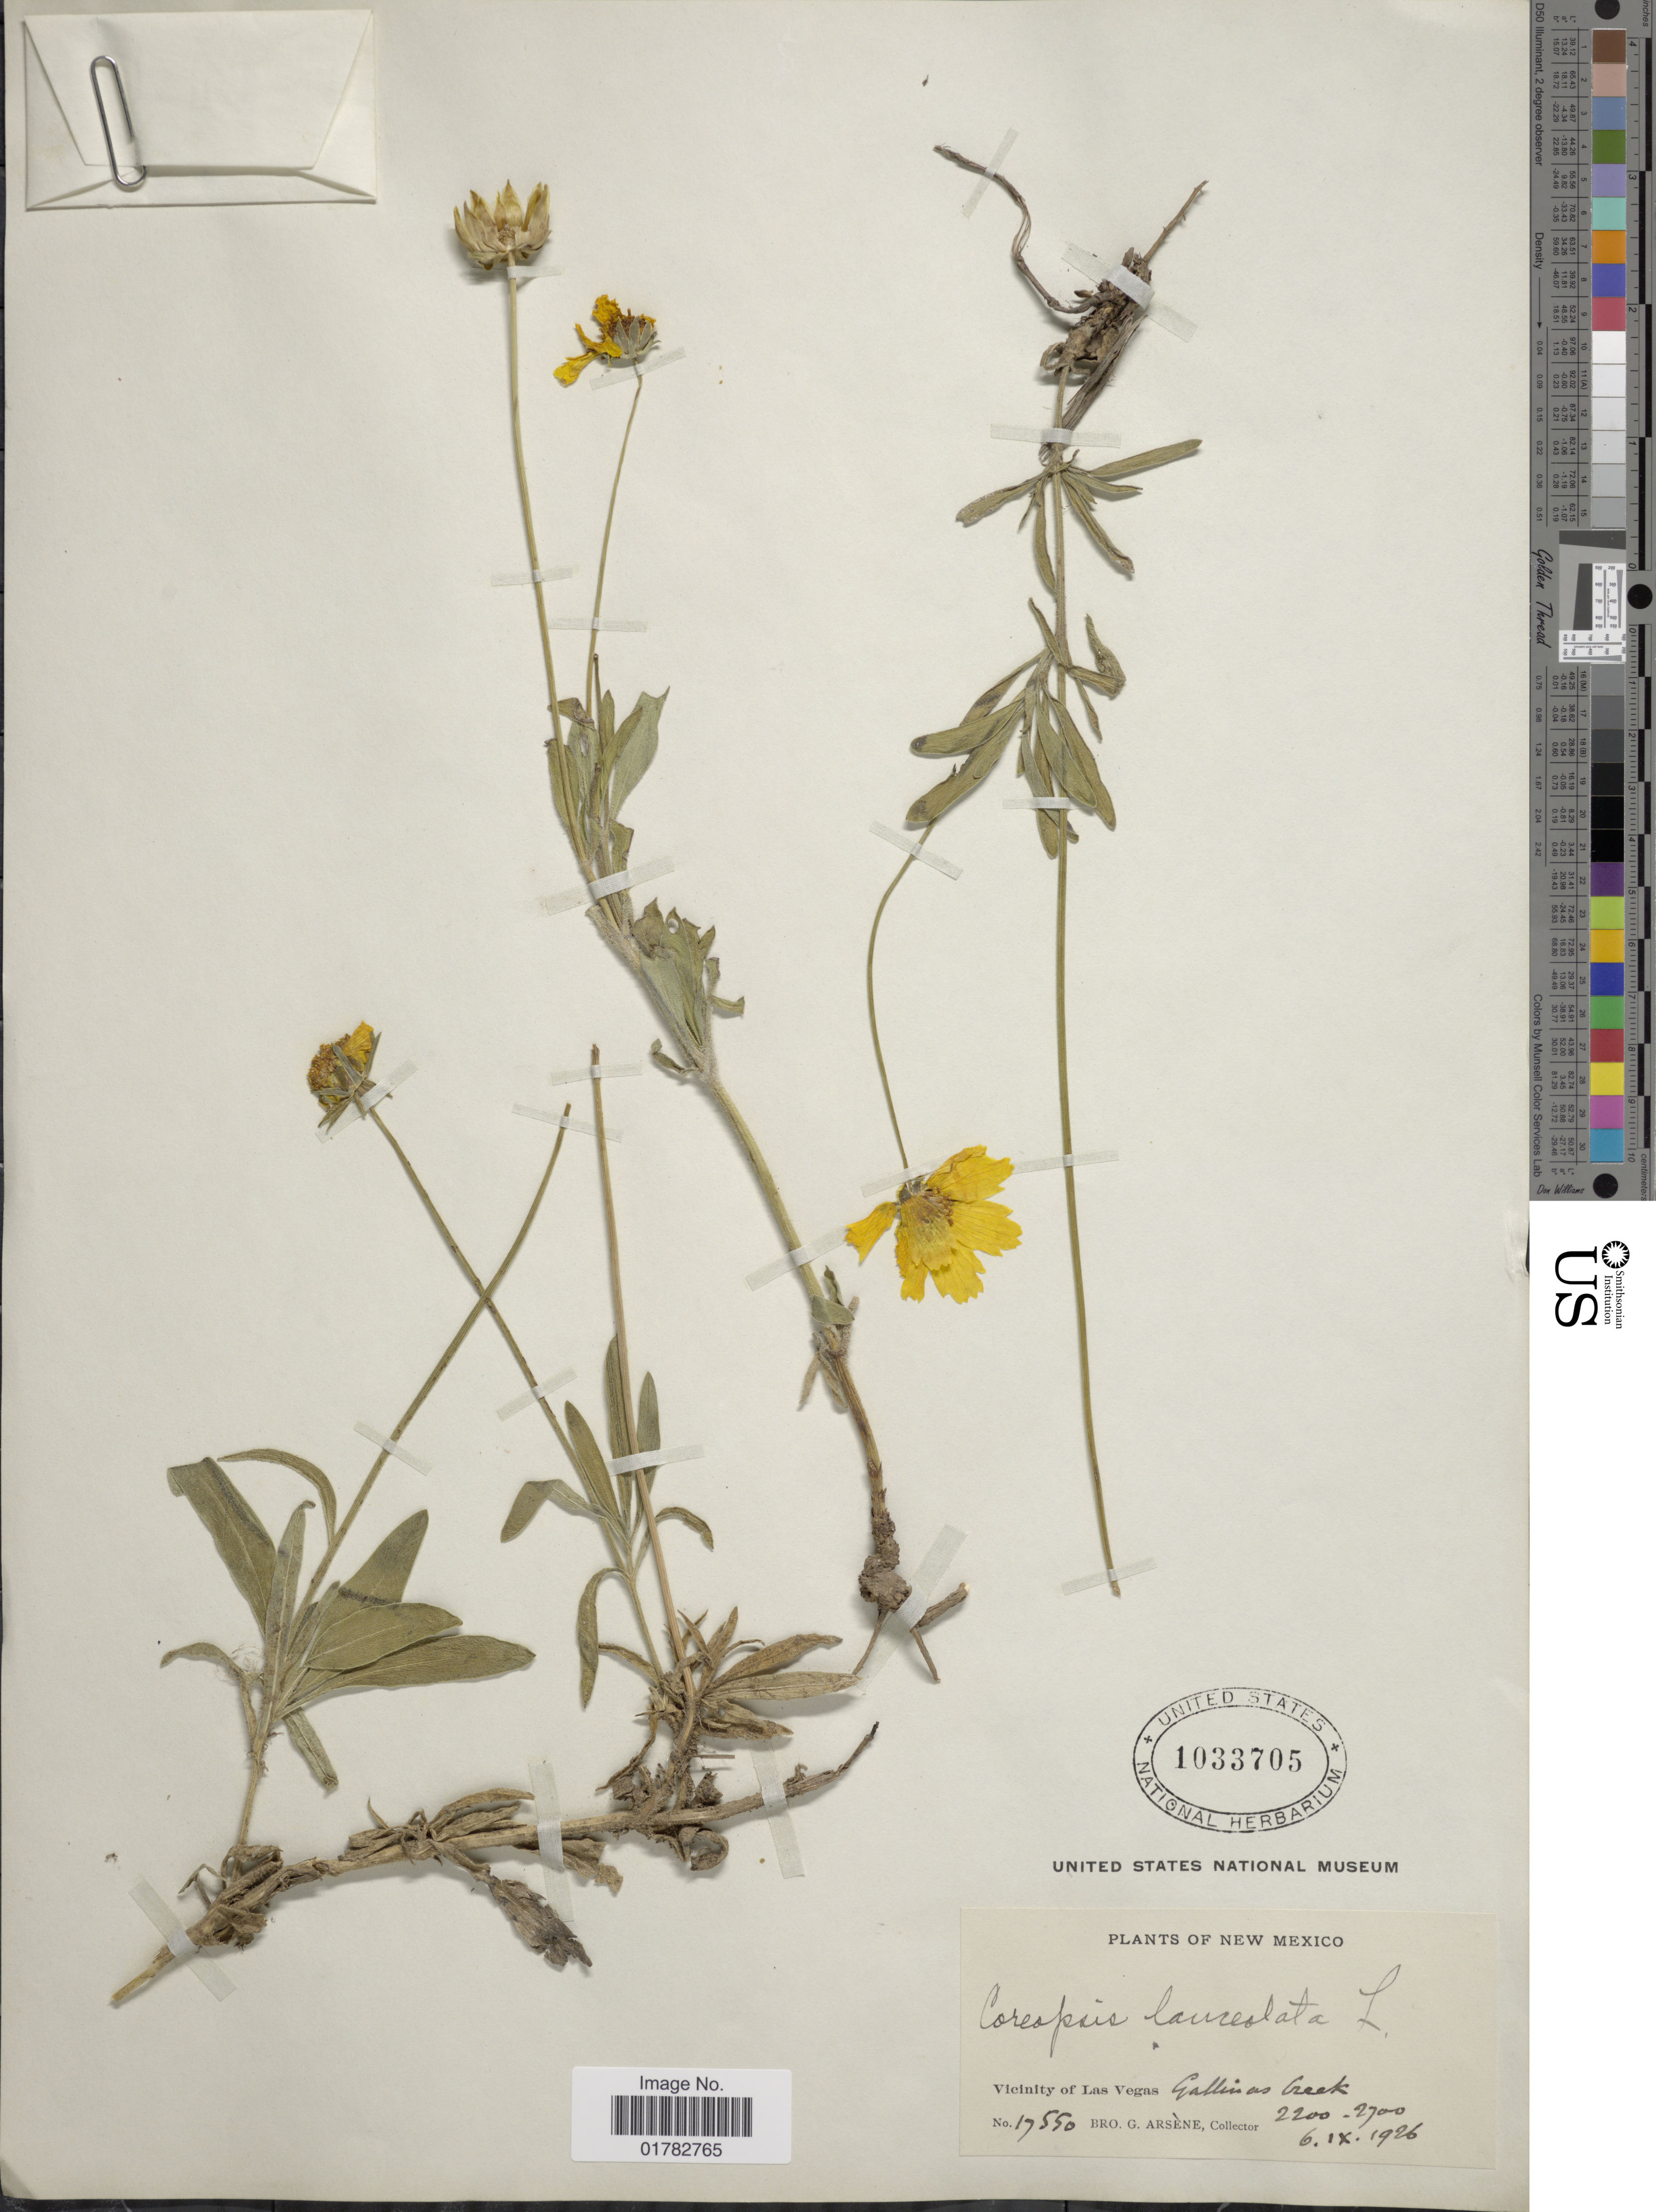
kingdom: Plantae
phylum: Tracheophyta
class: Magnoliopsida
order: Asterales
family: Asteraceae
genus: Coreopsis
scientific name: Coreopsis lanceolata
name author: L.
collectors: Bro. G. Arsène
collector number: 17550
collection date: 1926-09-06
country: United States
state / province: New Mexico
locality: Vicinity of Las Vegas Gallinas Creek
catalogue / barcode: US 1033705